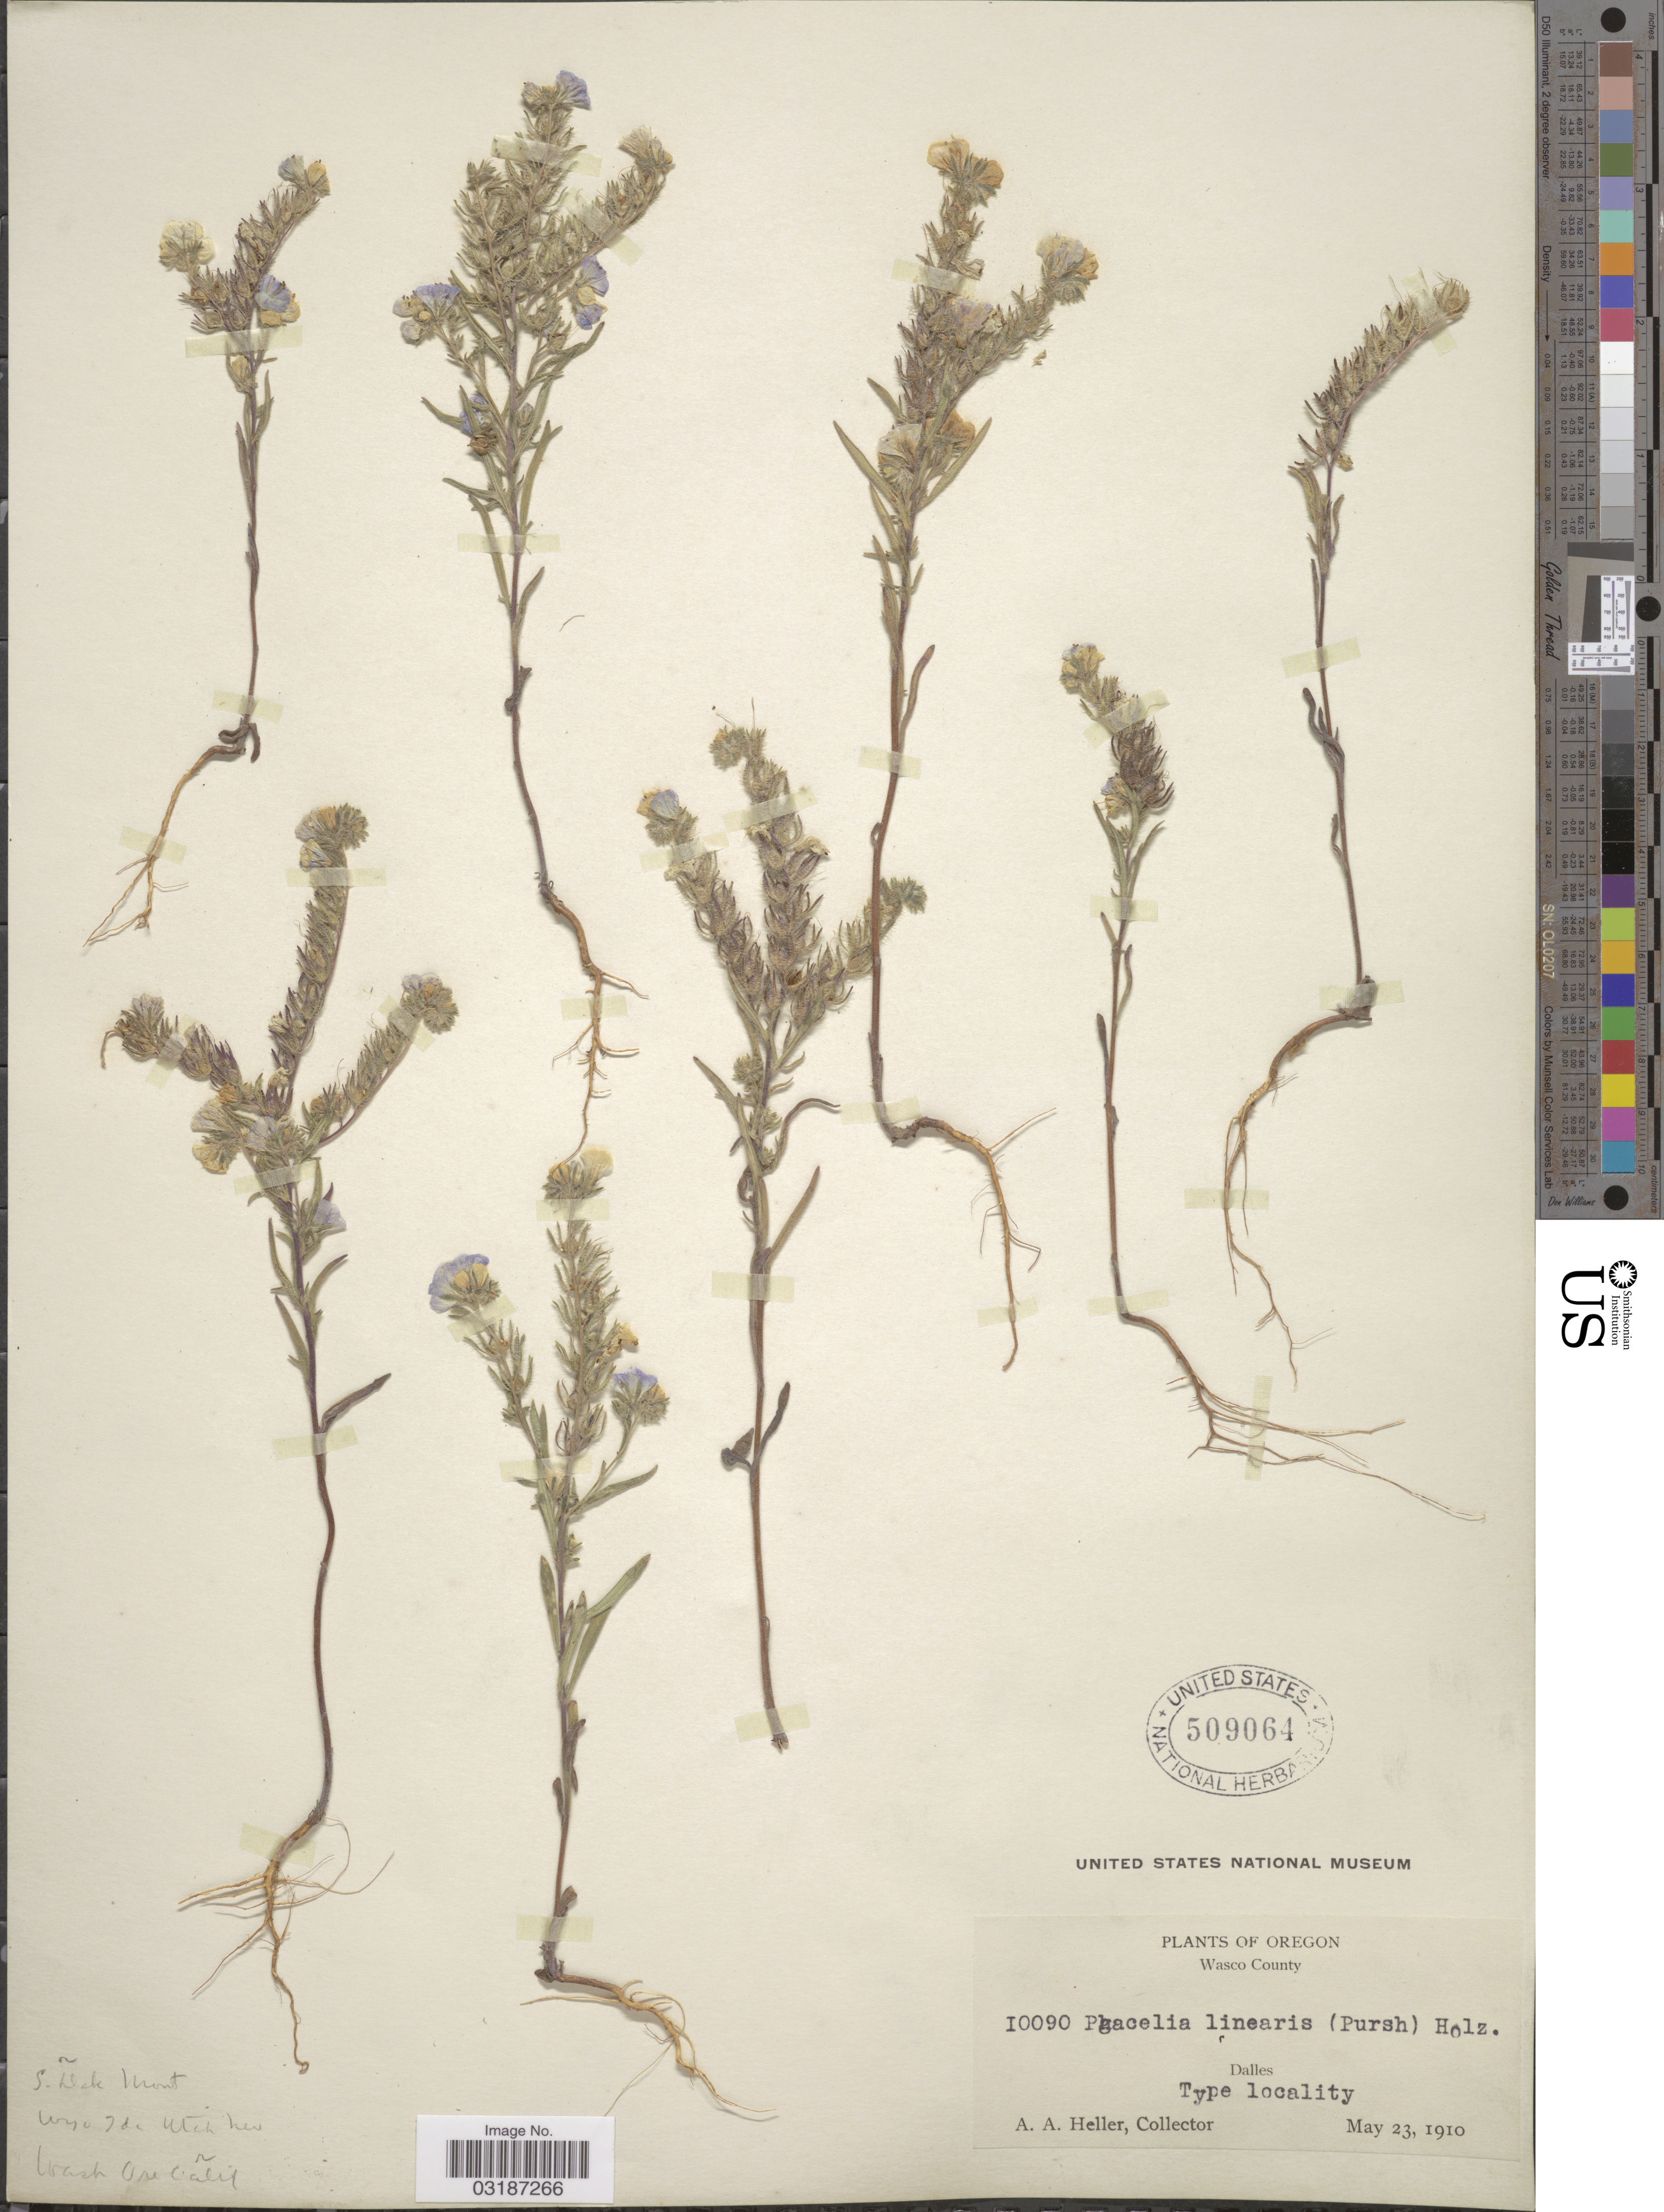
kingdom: Plantae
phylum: Tracheophyta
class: Magnoliopsida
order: Boraginales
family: Hydrophyllaceae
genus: Phacelia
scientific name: Phacelia linearis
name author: (Pursh) Holz.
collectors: A. A. Heller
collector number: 10090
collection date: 1910-05-23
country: United States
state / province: Oregon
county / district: Wasco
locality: Wasco County. Dalles.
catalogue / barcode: US 509064